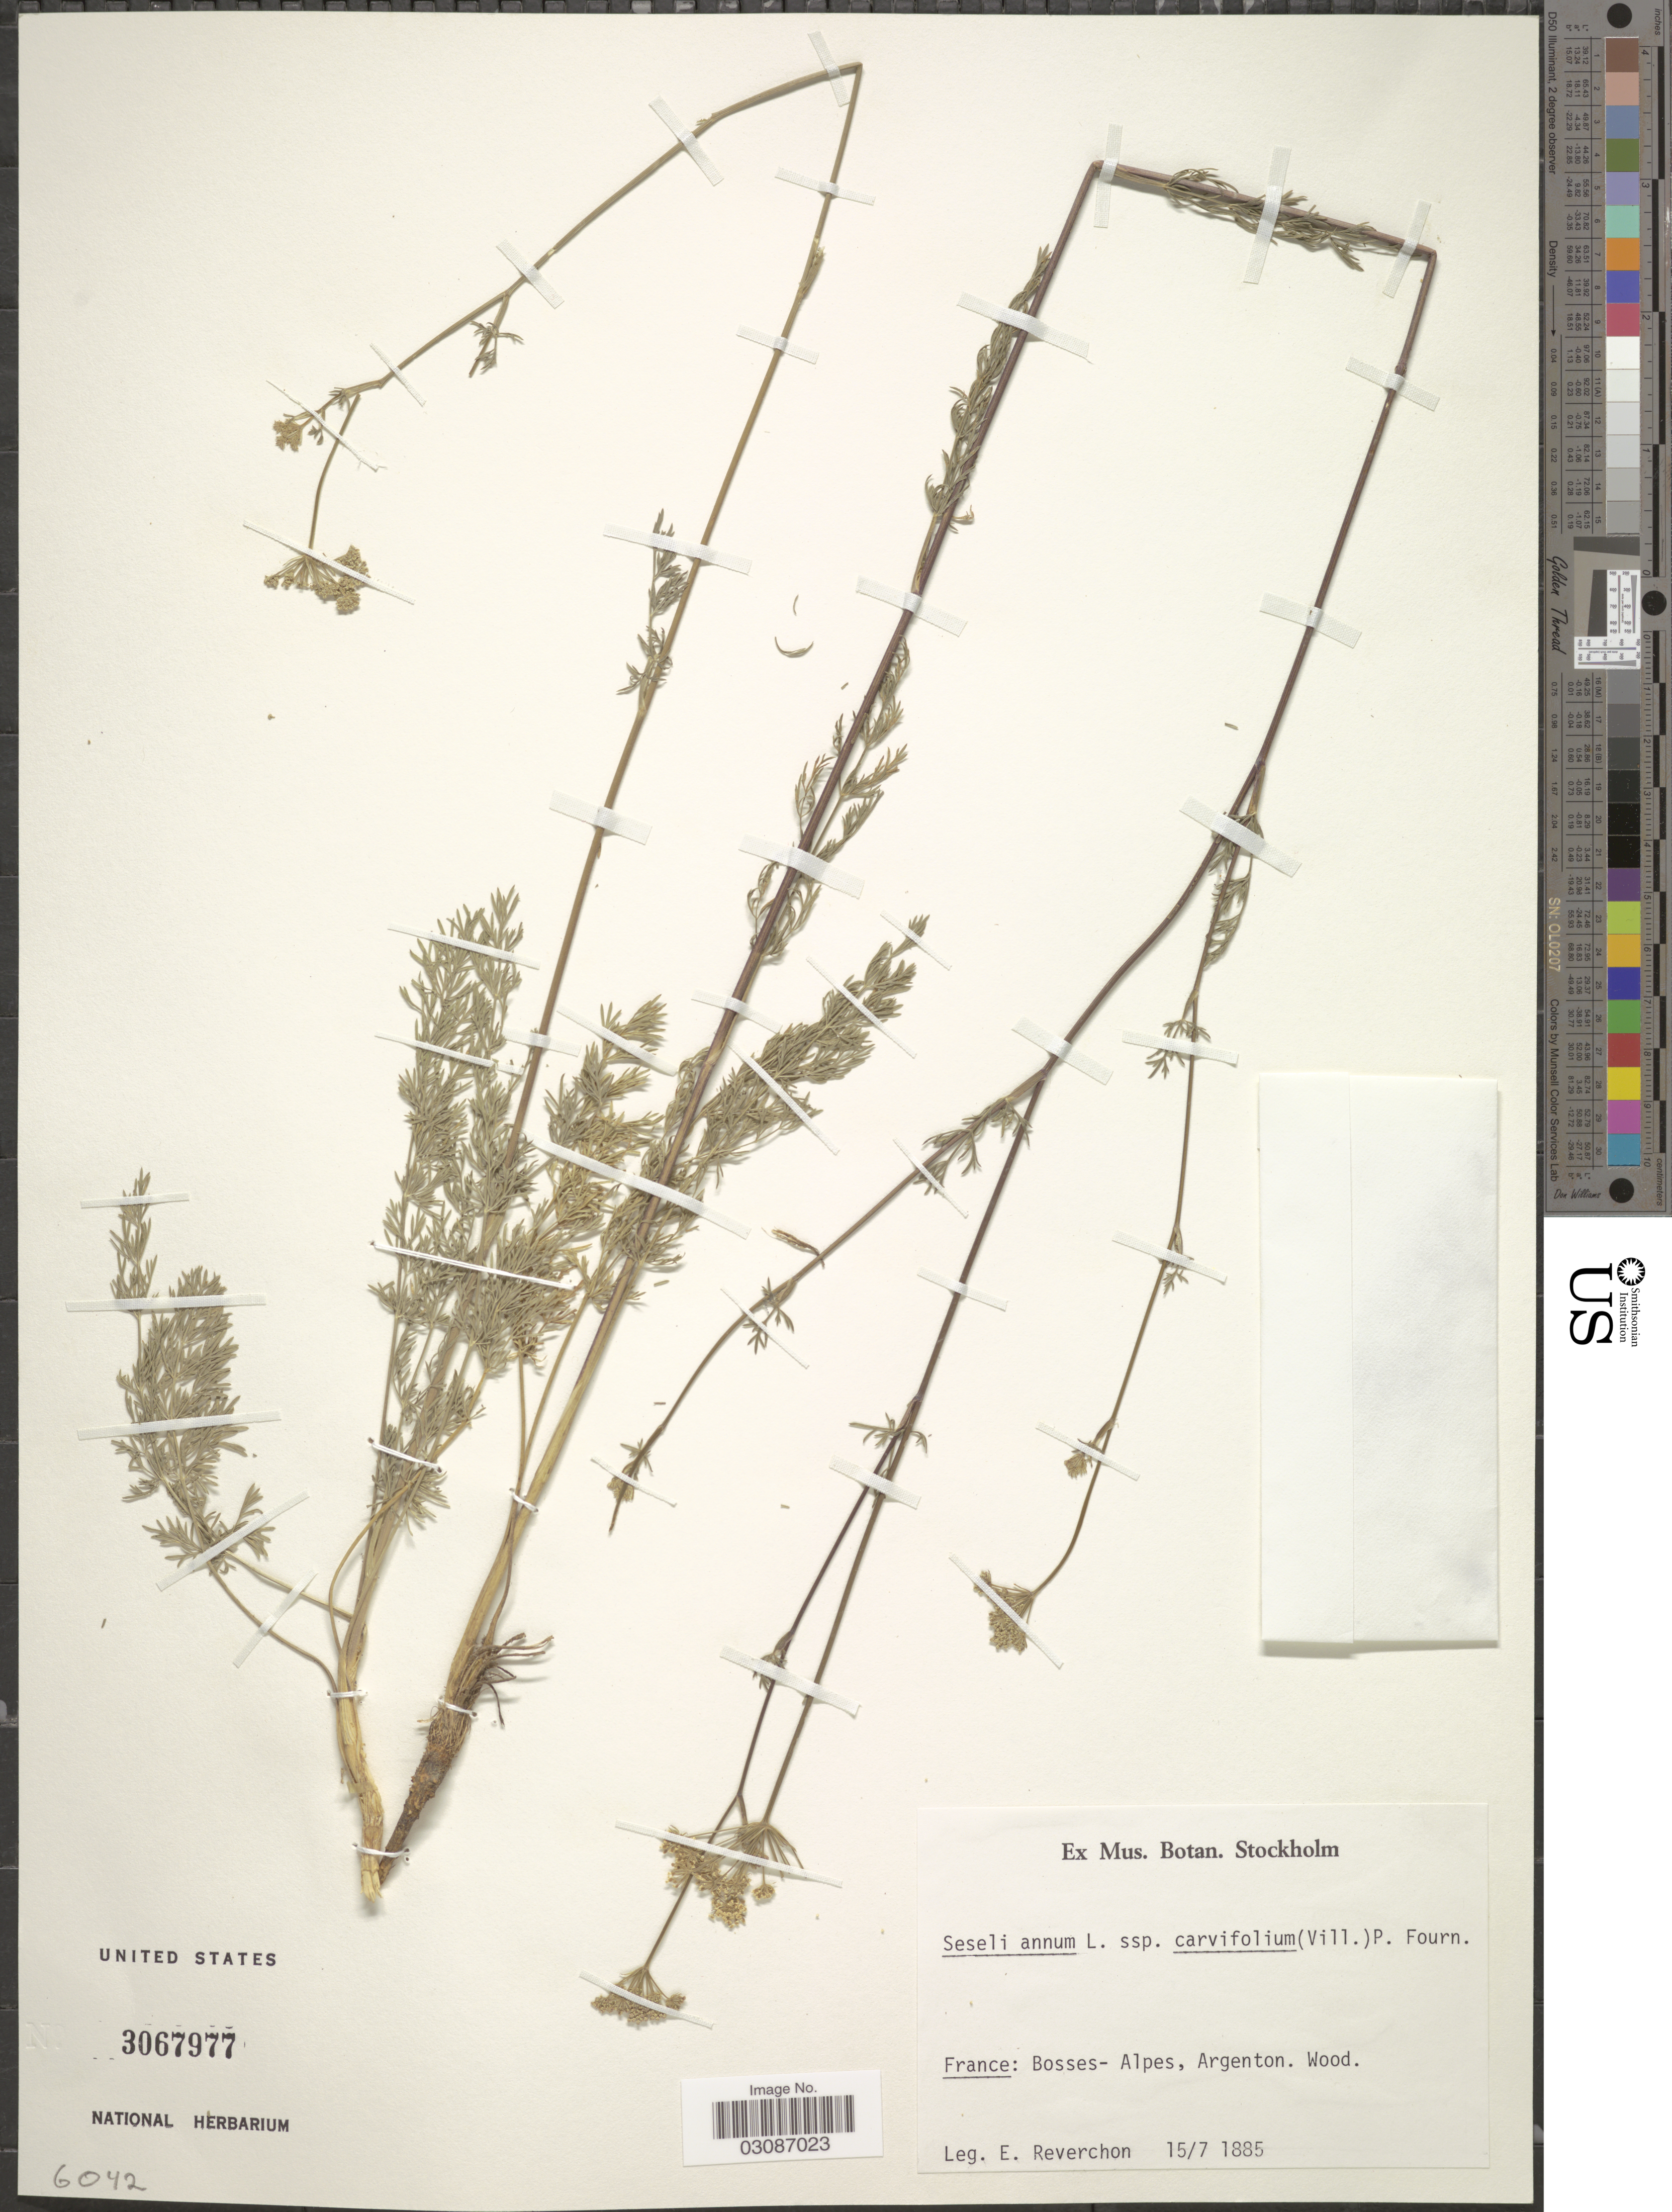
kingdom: Plantae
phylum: Tracheophyta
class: Magnoliopsida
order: Apiales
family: Apiaceae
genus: Seseli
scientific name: Seseli annuum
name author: L.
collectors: E. Reverchon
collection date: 1885-07-15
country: France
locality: Bosses-Alpes, Argenton.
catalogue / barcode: US 3067977